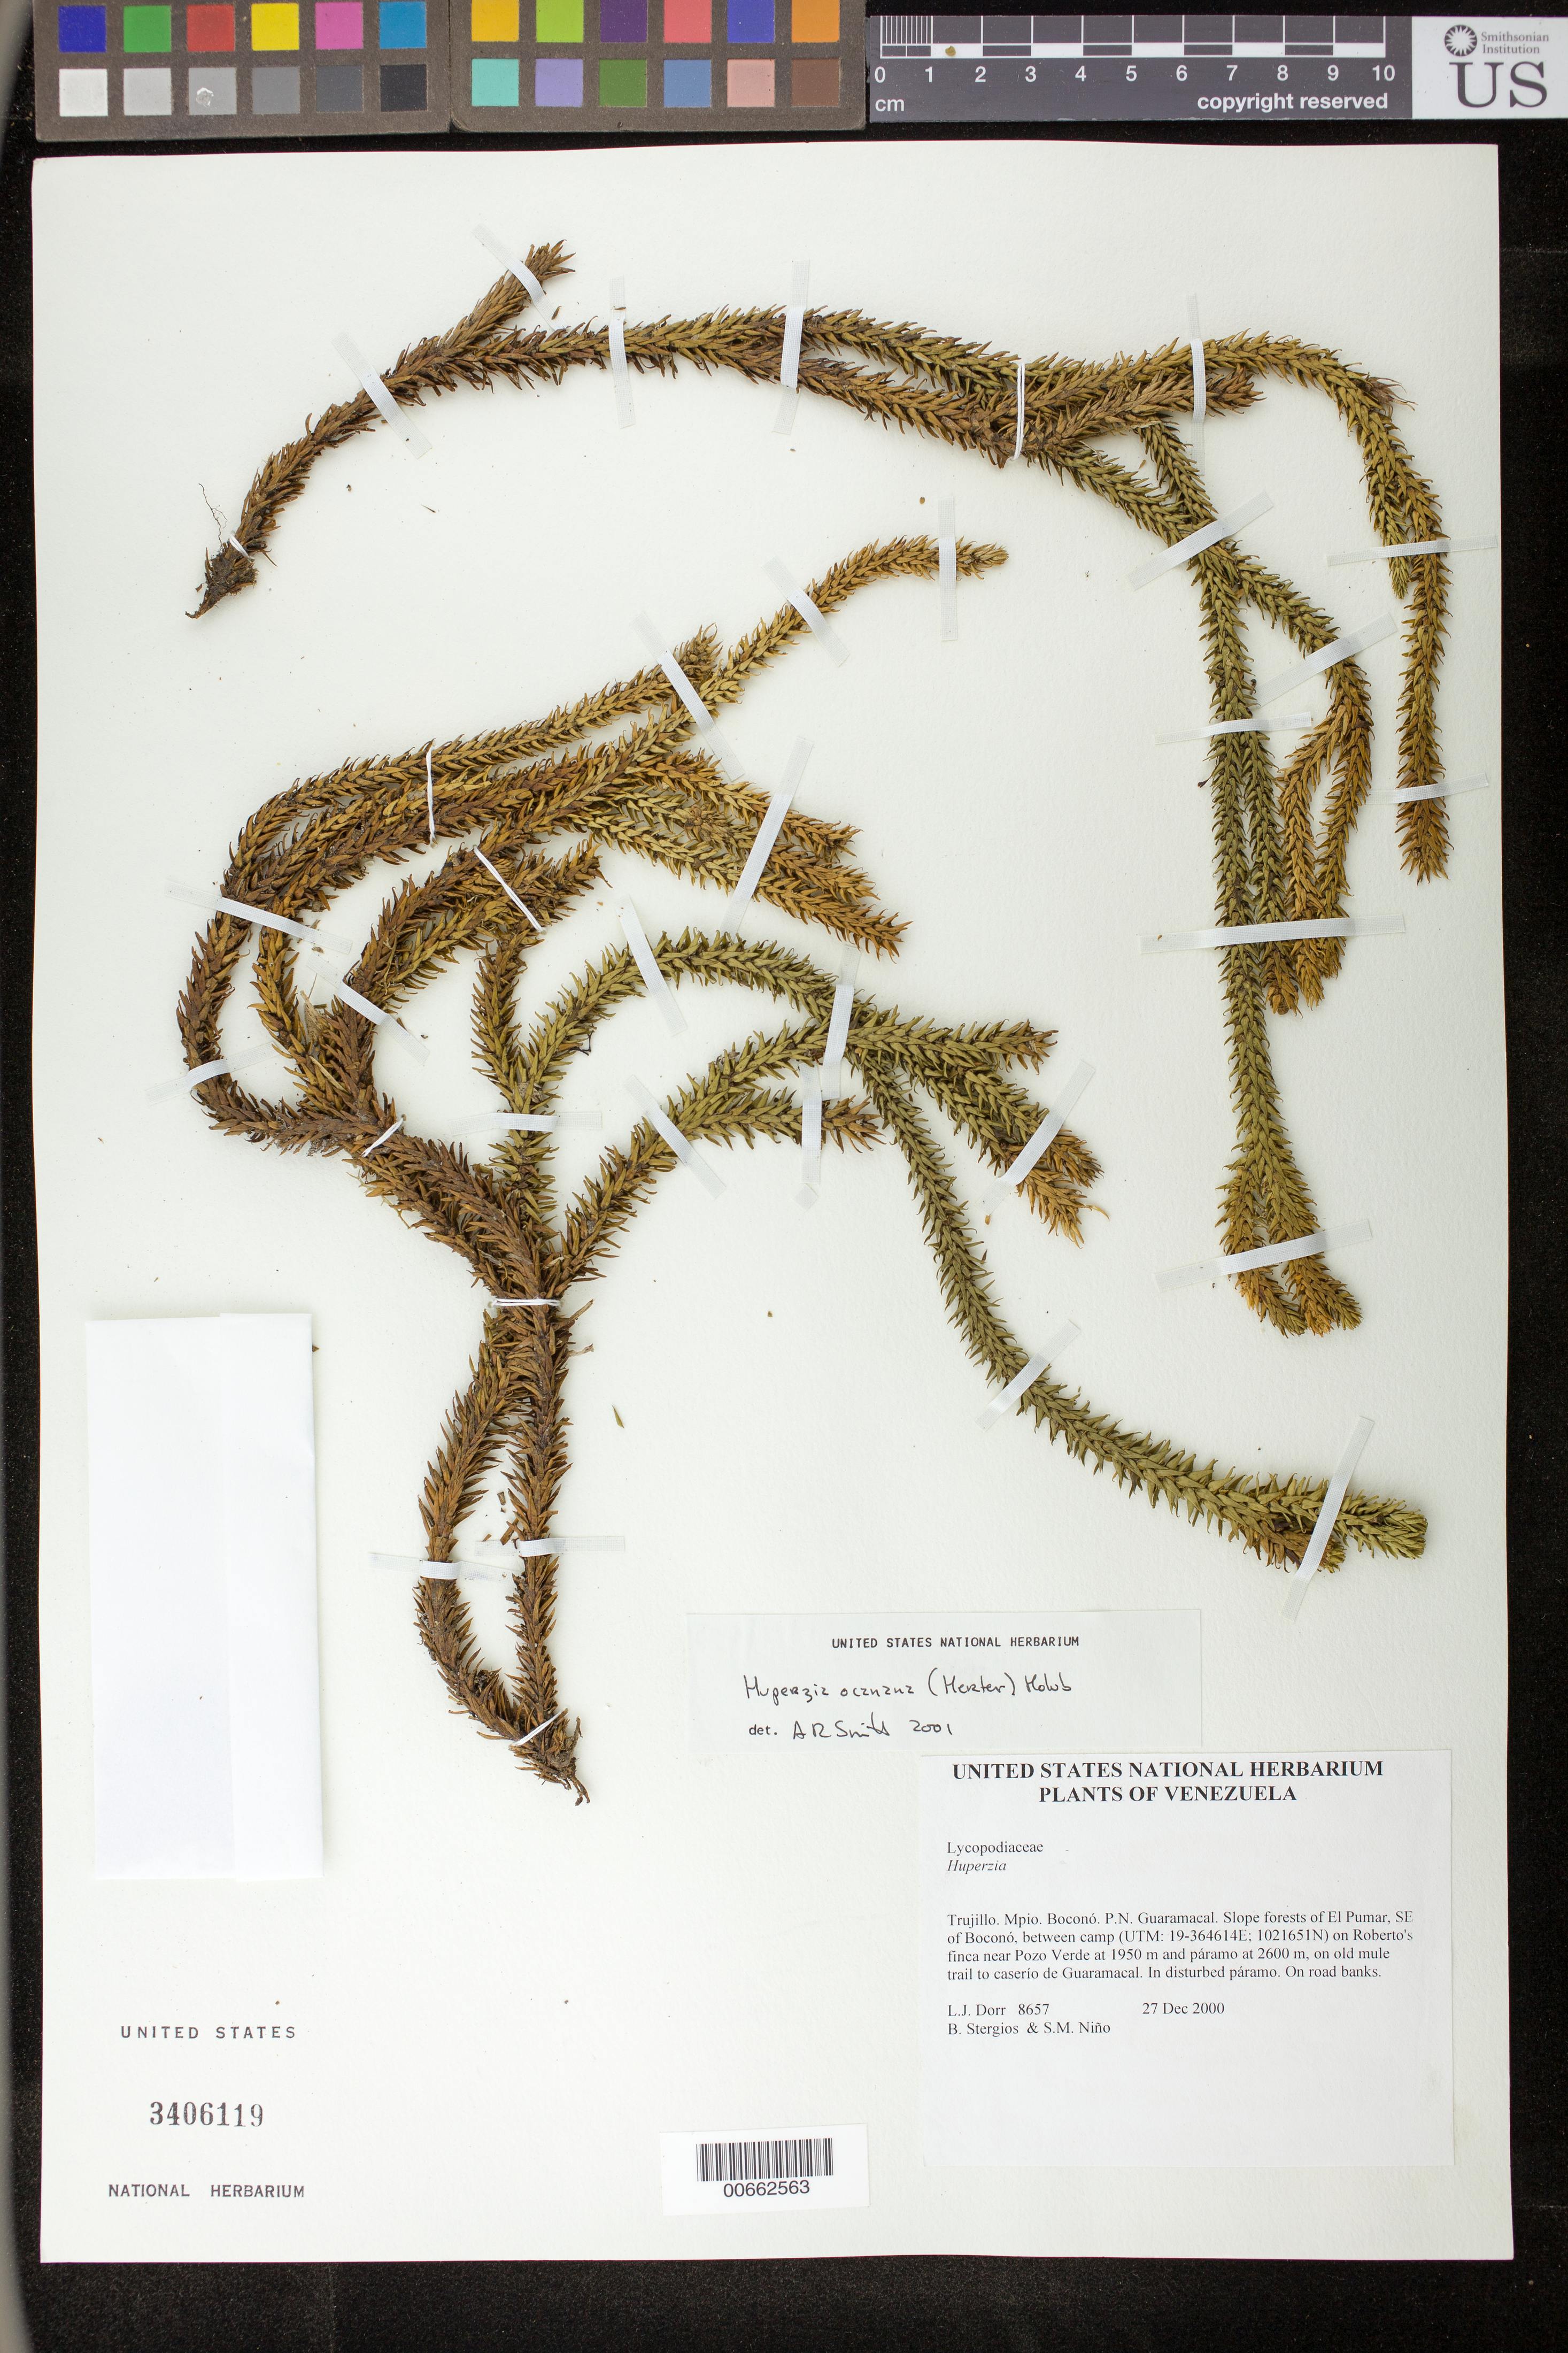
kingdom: Plantae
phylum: Tracheophyta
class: Lycopodiopsida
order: Lycopodiales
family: Lycopodiaceae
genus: Phlegmariurus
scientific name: Phlegmariurus ocananus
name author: (Herter) B. Øllg.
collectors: L. J. Dorr, B. G. Stergios & S. M. Niño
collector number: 8657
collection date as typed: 27 Dec 2000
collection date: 2000-12-27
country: Venezuela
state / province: Trujillo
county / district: Boconó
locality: Parque Nacional Guaramacal. El Pumar, SE of Boconó, between camp on Roberto's finca near Pozo Verde at 1950 m and páramo at 2600 m, on old mule trail to caserío de Guaramacal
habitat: In disturbed páramo. On road banks.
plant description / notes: AAU, NY, PORT, UC, US, VEN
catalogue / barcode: US 3406119